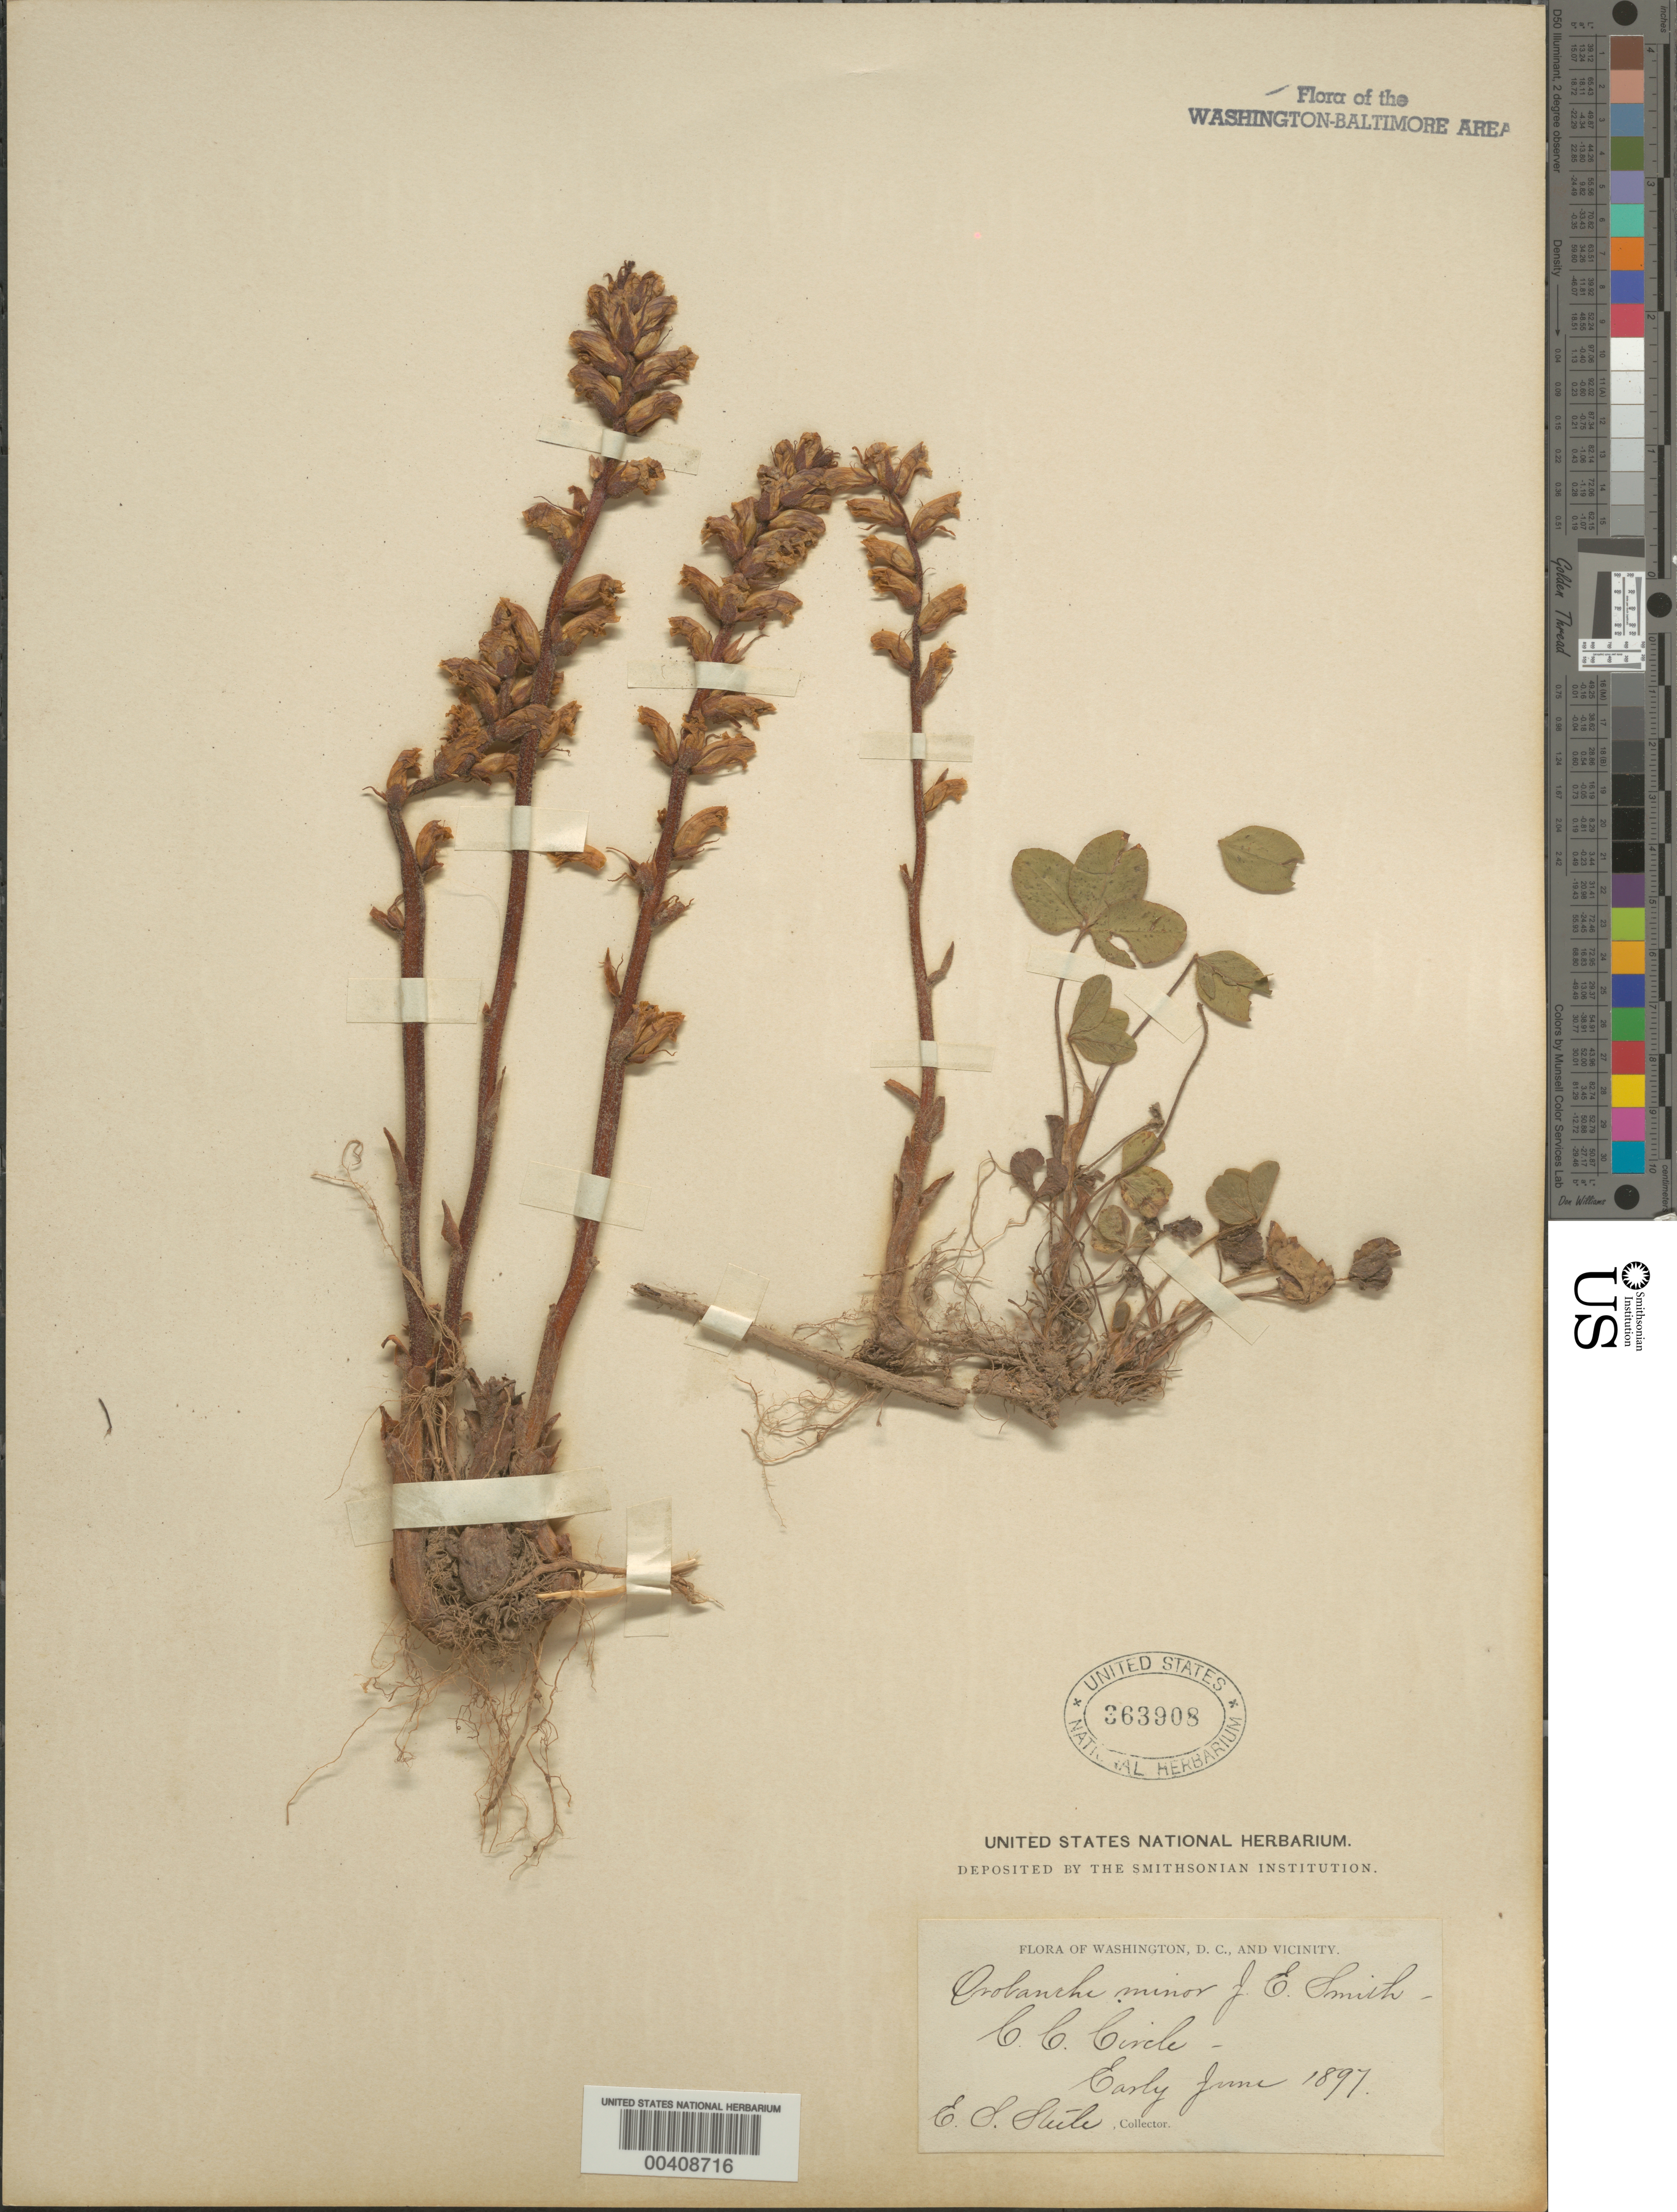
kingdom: Plantae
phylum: Tracheophyta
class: Magnoliopsida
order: Lamiales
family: Orobanchaceae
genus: Orobanche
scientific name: Orobanche minor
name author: Sm.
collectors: E. Steele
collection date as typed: Jun 1897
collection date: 1897-06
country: United States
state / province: Maryland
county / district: Montgomery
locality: Chevy Chase Circle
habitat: With clover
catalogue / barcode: US 363908